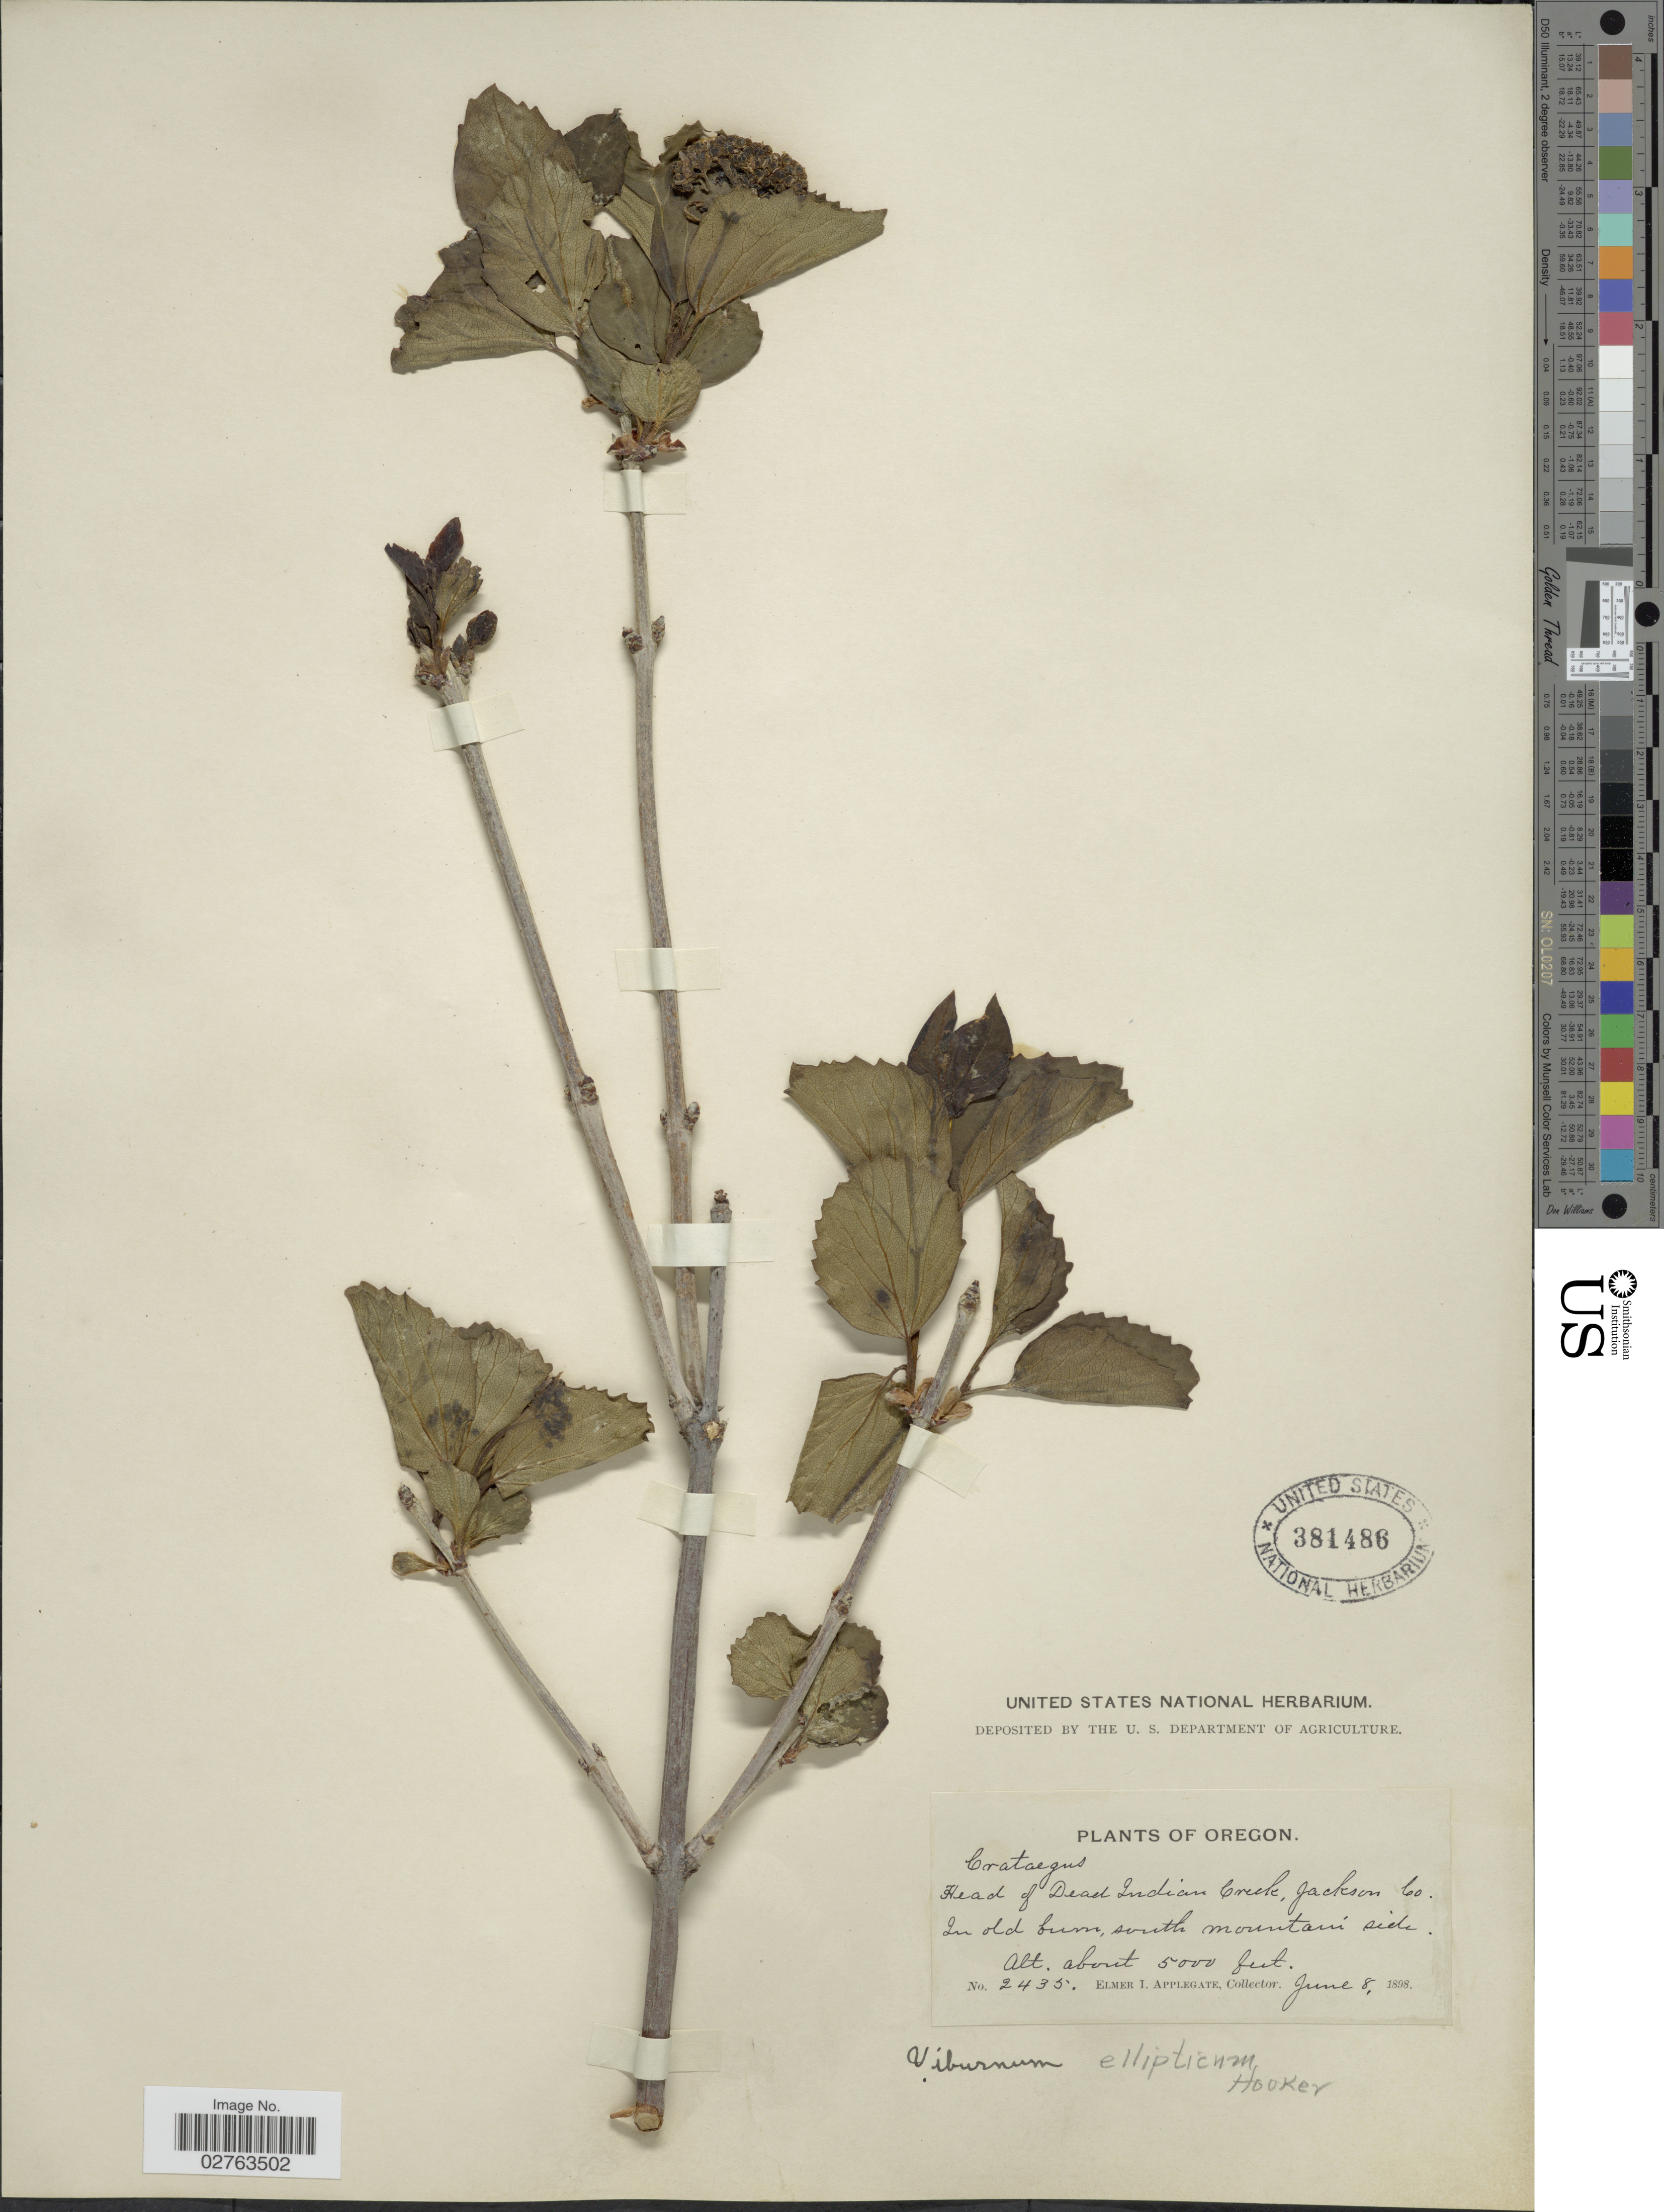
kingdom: Plantae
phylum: Tracheophyta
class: Magnoliopsida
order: Dipsacales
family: Viburnaceae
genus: Viburnum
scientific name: Viburnum ellipticum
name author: Hook.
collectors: E. I. Applegate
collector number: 2435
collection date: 1898-06-08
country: United States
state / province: Oregon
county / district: Jackson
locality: Head of Dead Indian Creek, Jackson Co.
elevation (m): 1524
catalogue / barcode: US 381486